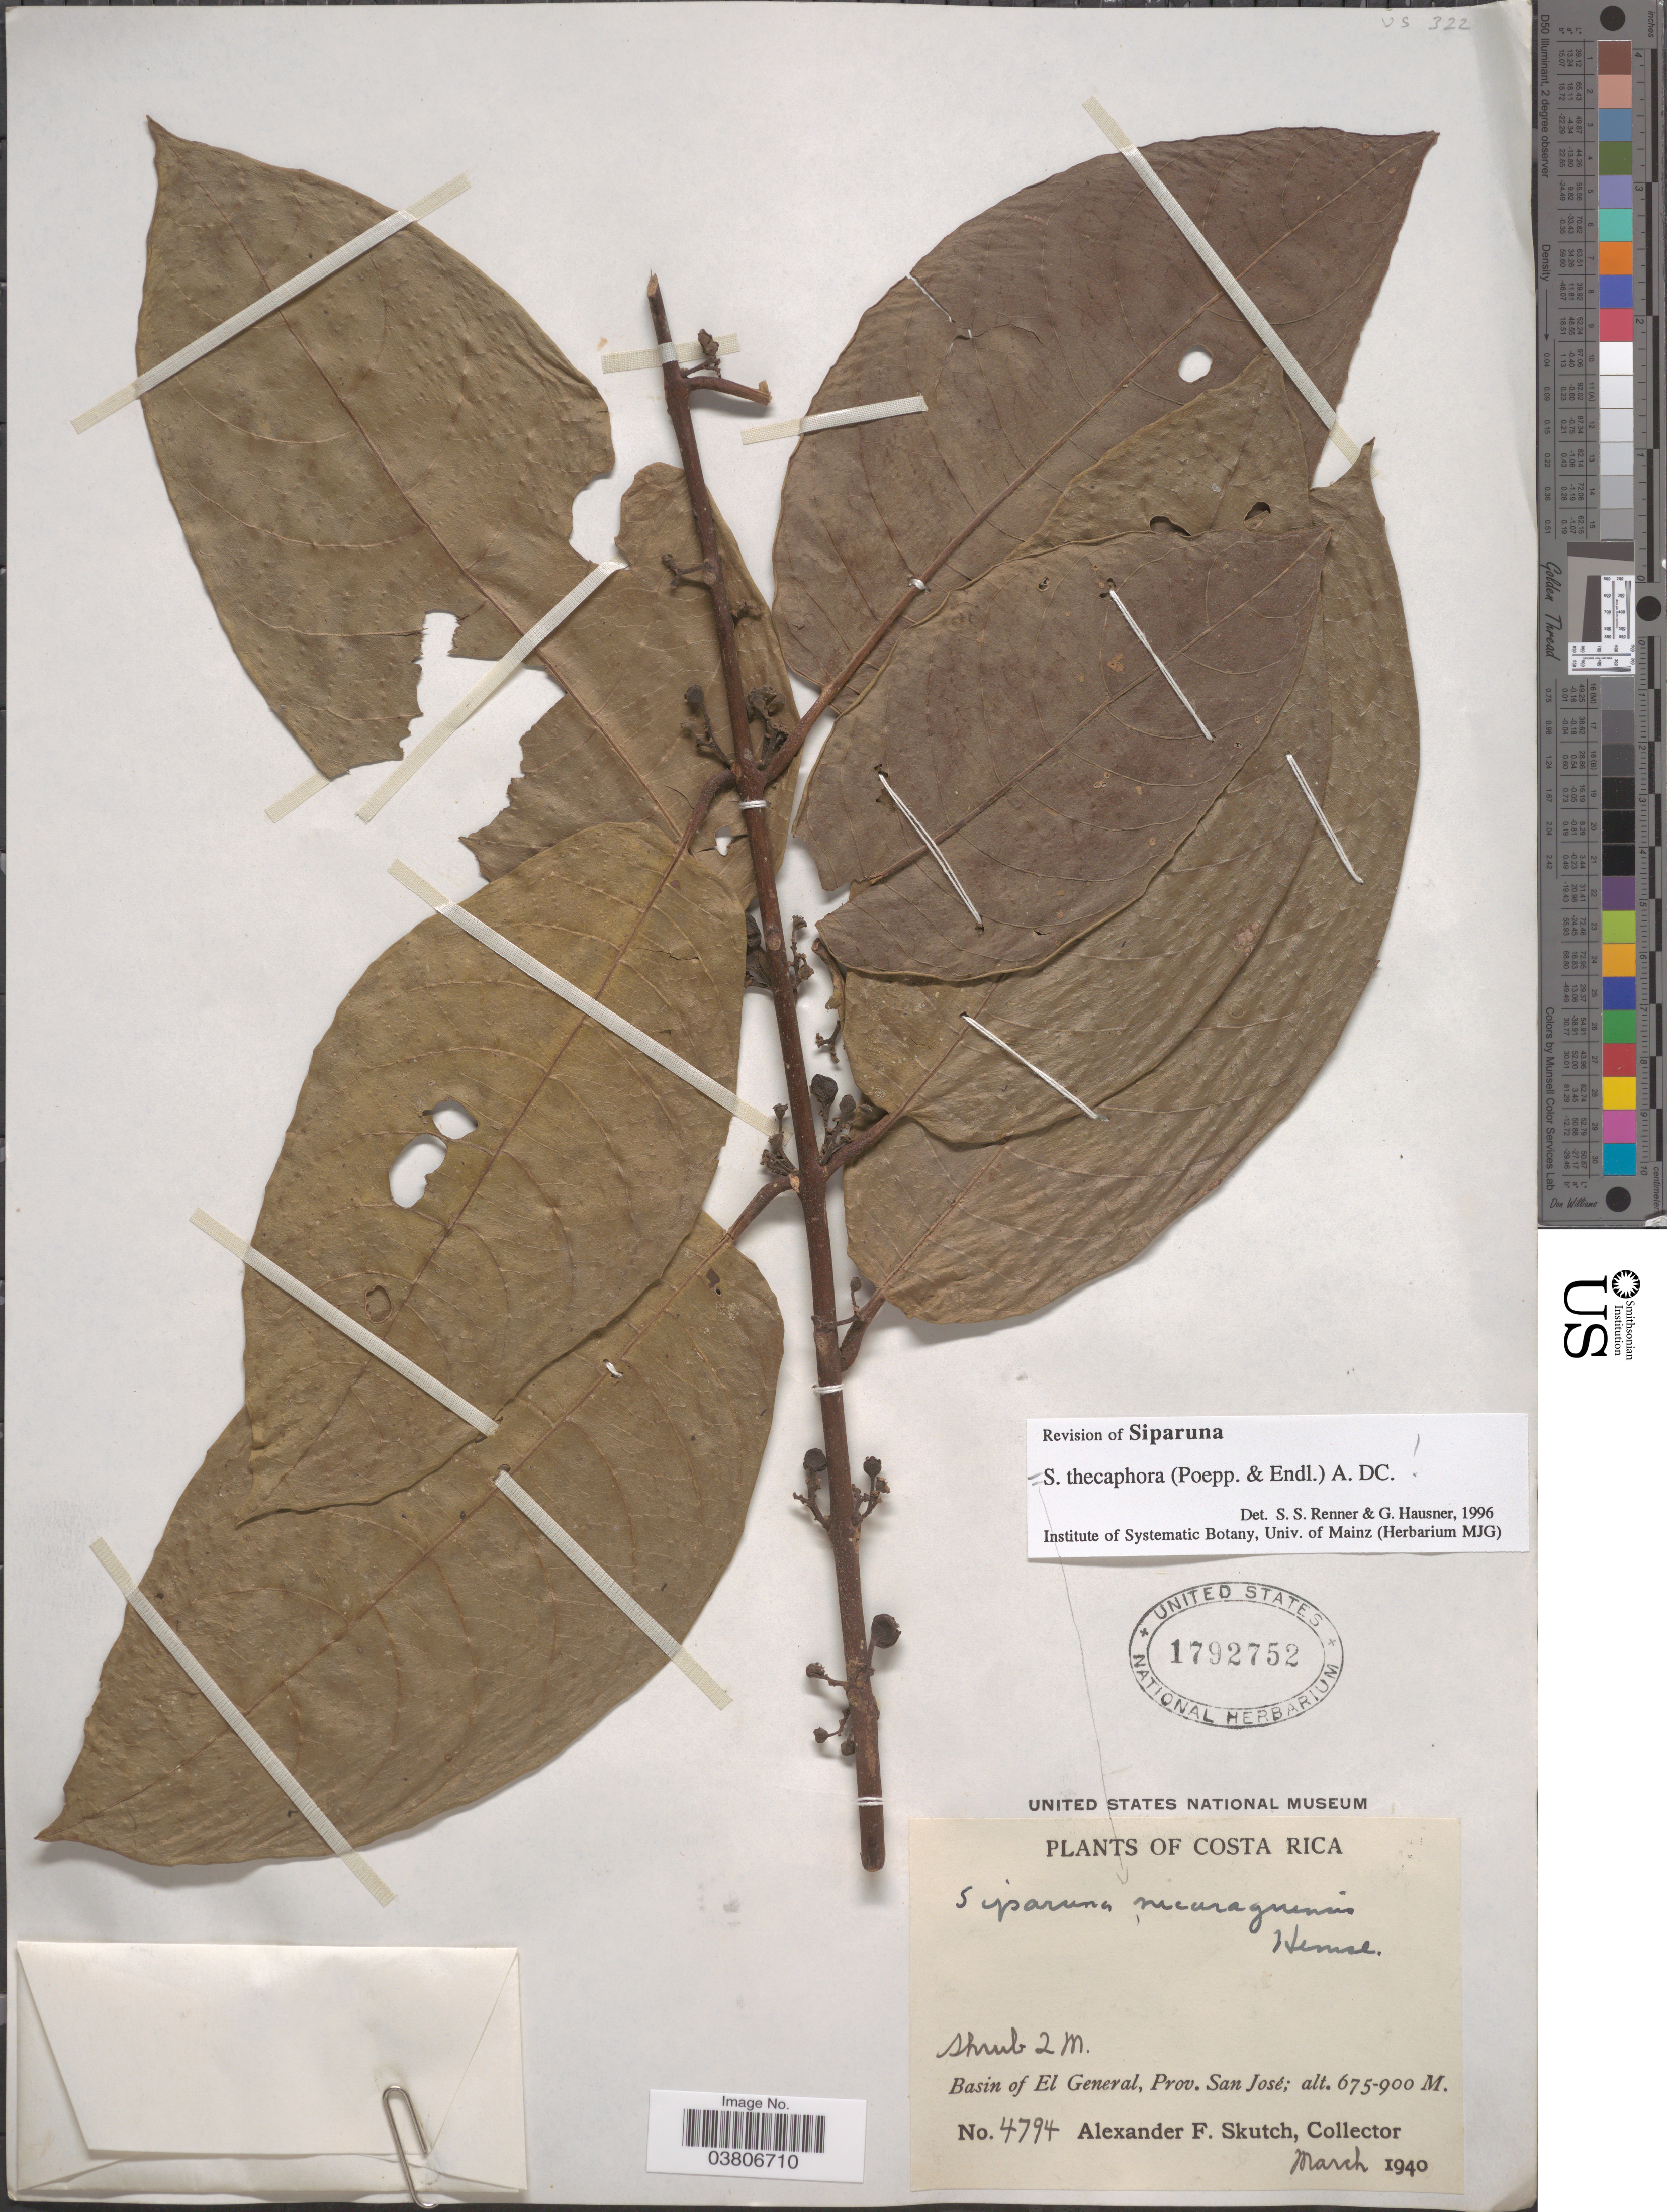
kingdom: Plantae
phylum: Tracheophyta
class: Magnoliopsida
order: Laurales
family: Siparunaceae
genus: Siparuna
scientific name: Siparuna thecaphora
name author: (Poepp. & Endl.) A. DC.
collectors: A. F. Skutch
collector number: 4794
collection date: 1940-03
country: Costa Rica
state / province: San José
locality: Basin of El General.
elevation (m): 675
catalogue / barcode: US 1792752